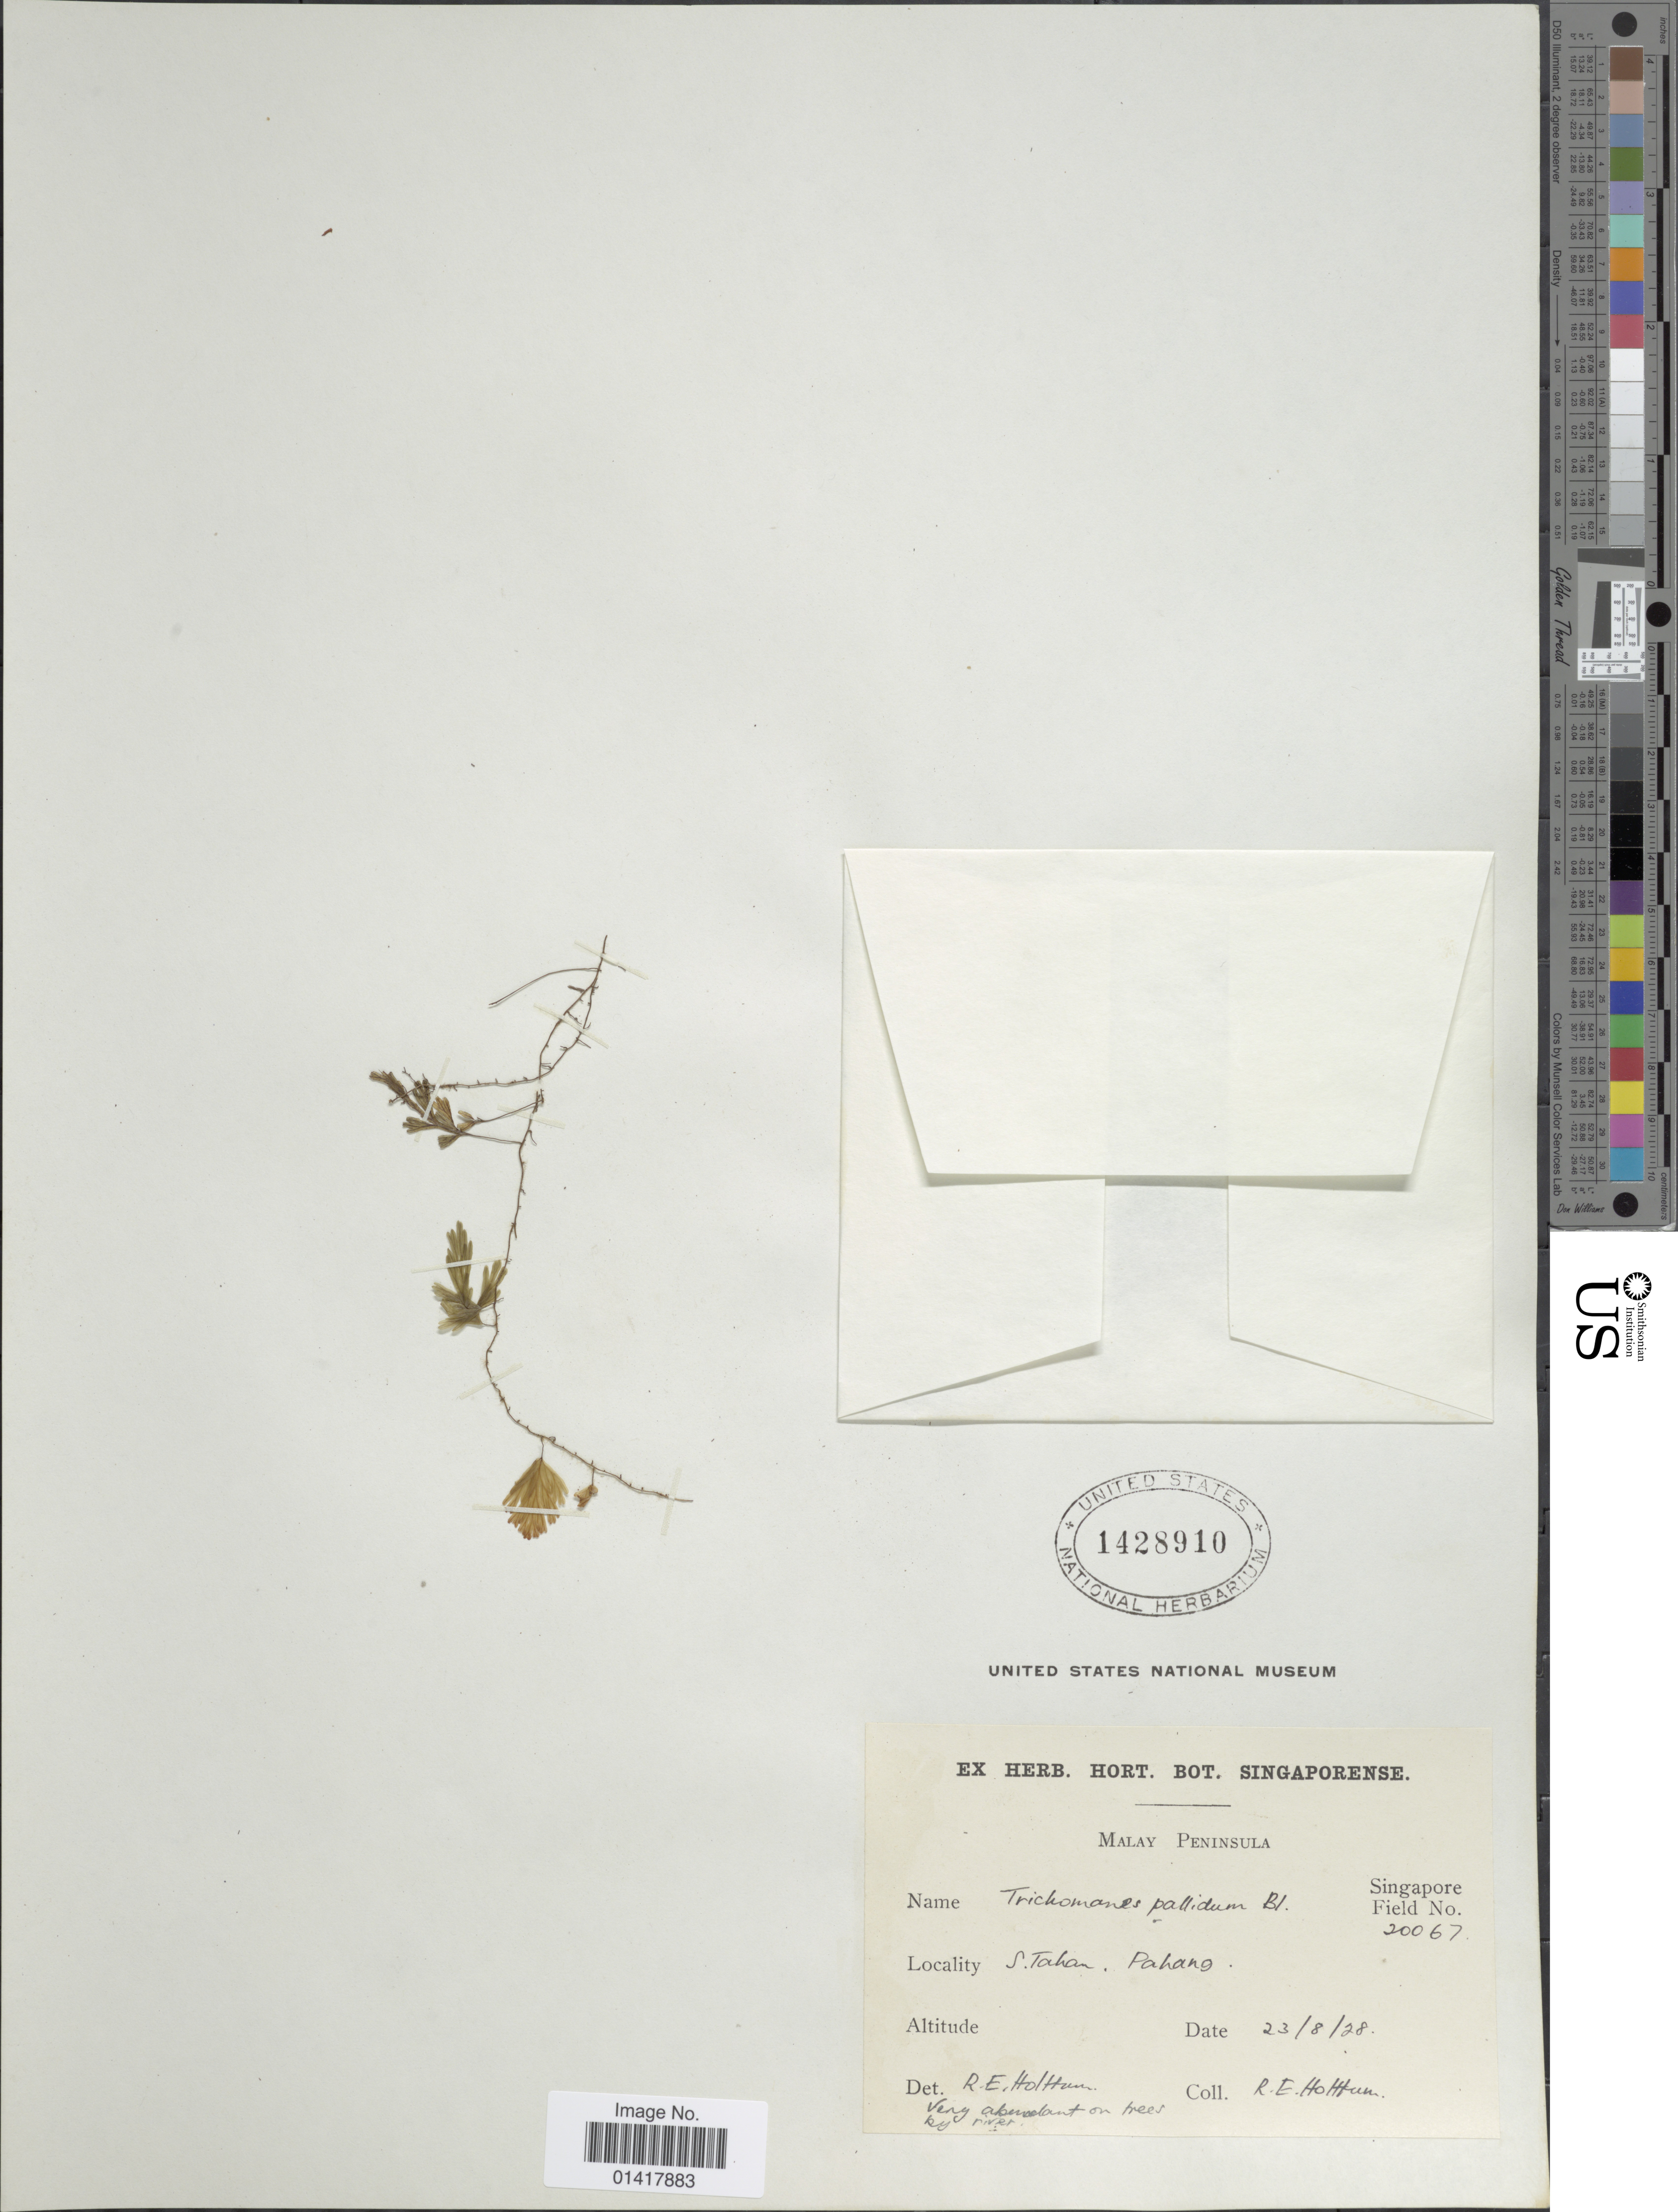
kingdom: Plantae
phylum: Tracheophyta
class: Polypodiopsida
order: Hymenophyllales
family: Hymenophyllaceae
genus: Hymenophyllum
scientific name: Hymenophyllum pallidum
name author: (Blume) Ebihara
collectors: R. E. Holttum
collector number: Singapore Field 20067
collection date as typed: Transcribed d/m/y: 23/8/28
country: Malaysia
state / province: Pahang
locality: Malay Peninsula. S. Tahan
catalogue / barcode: US 1428910